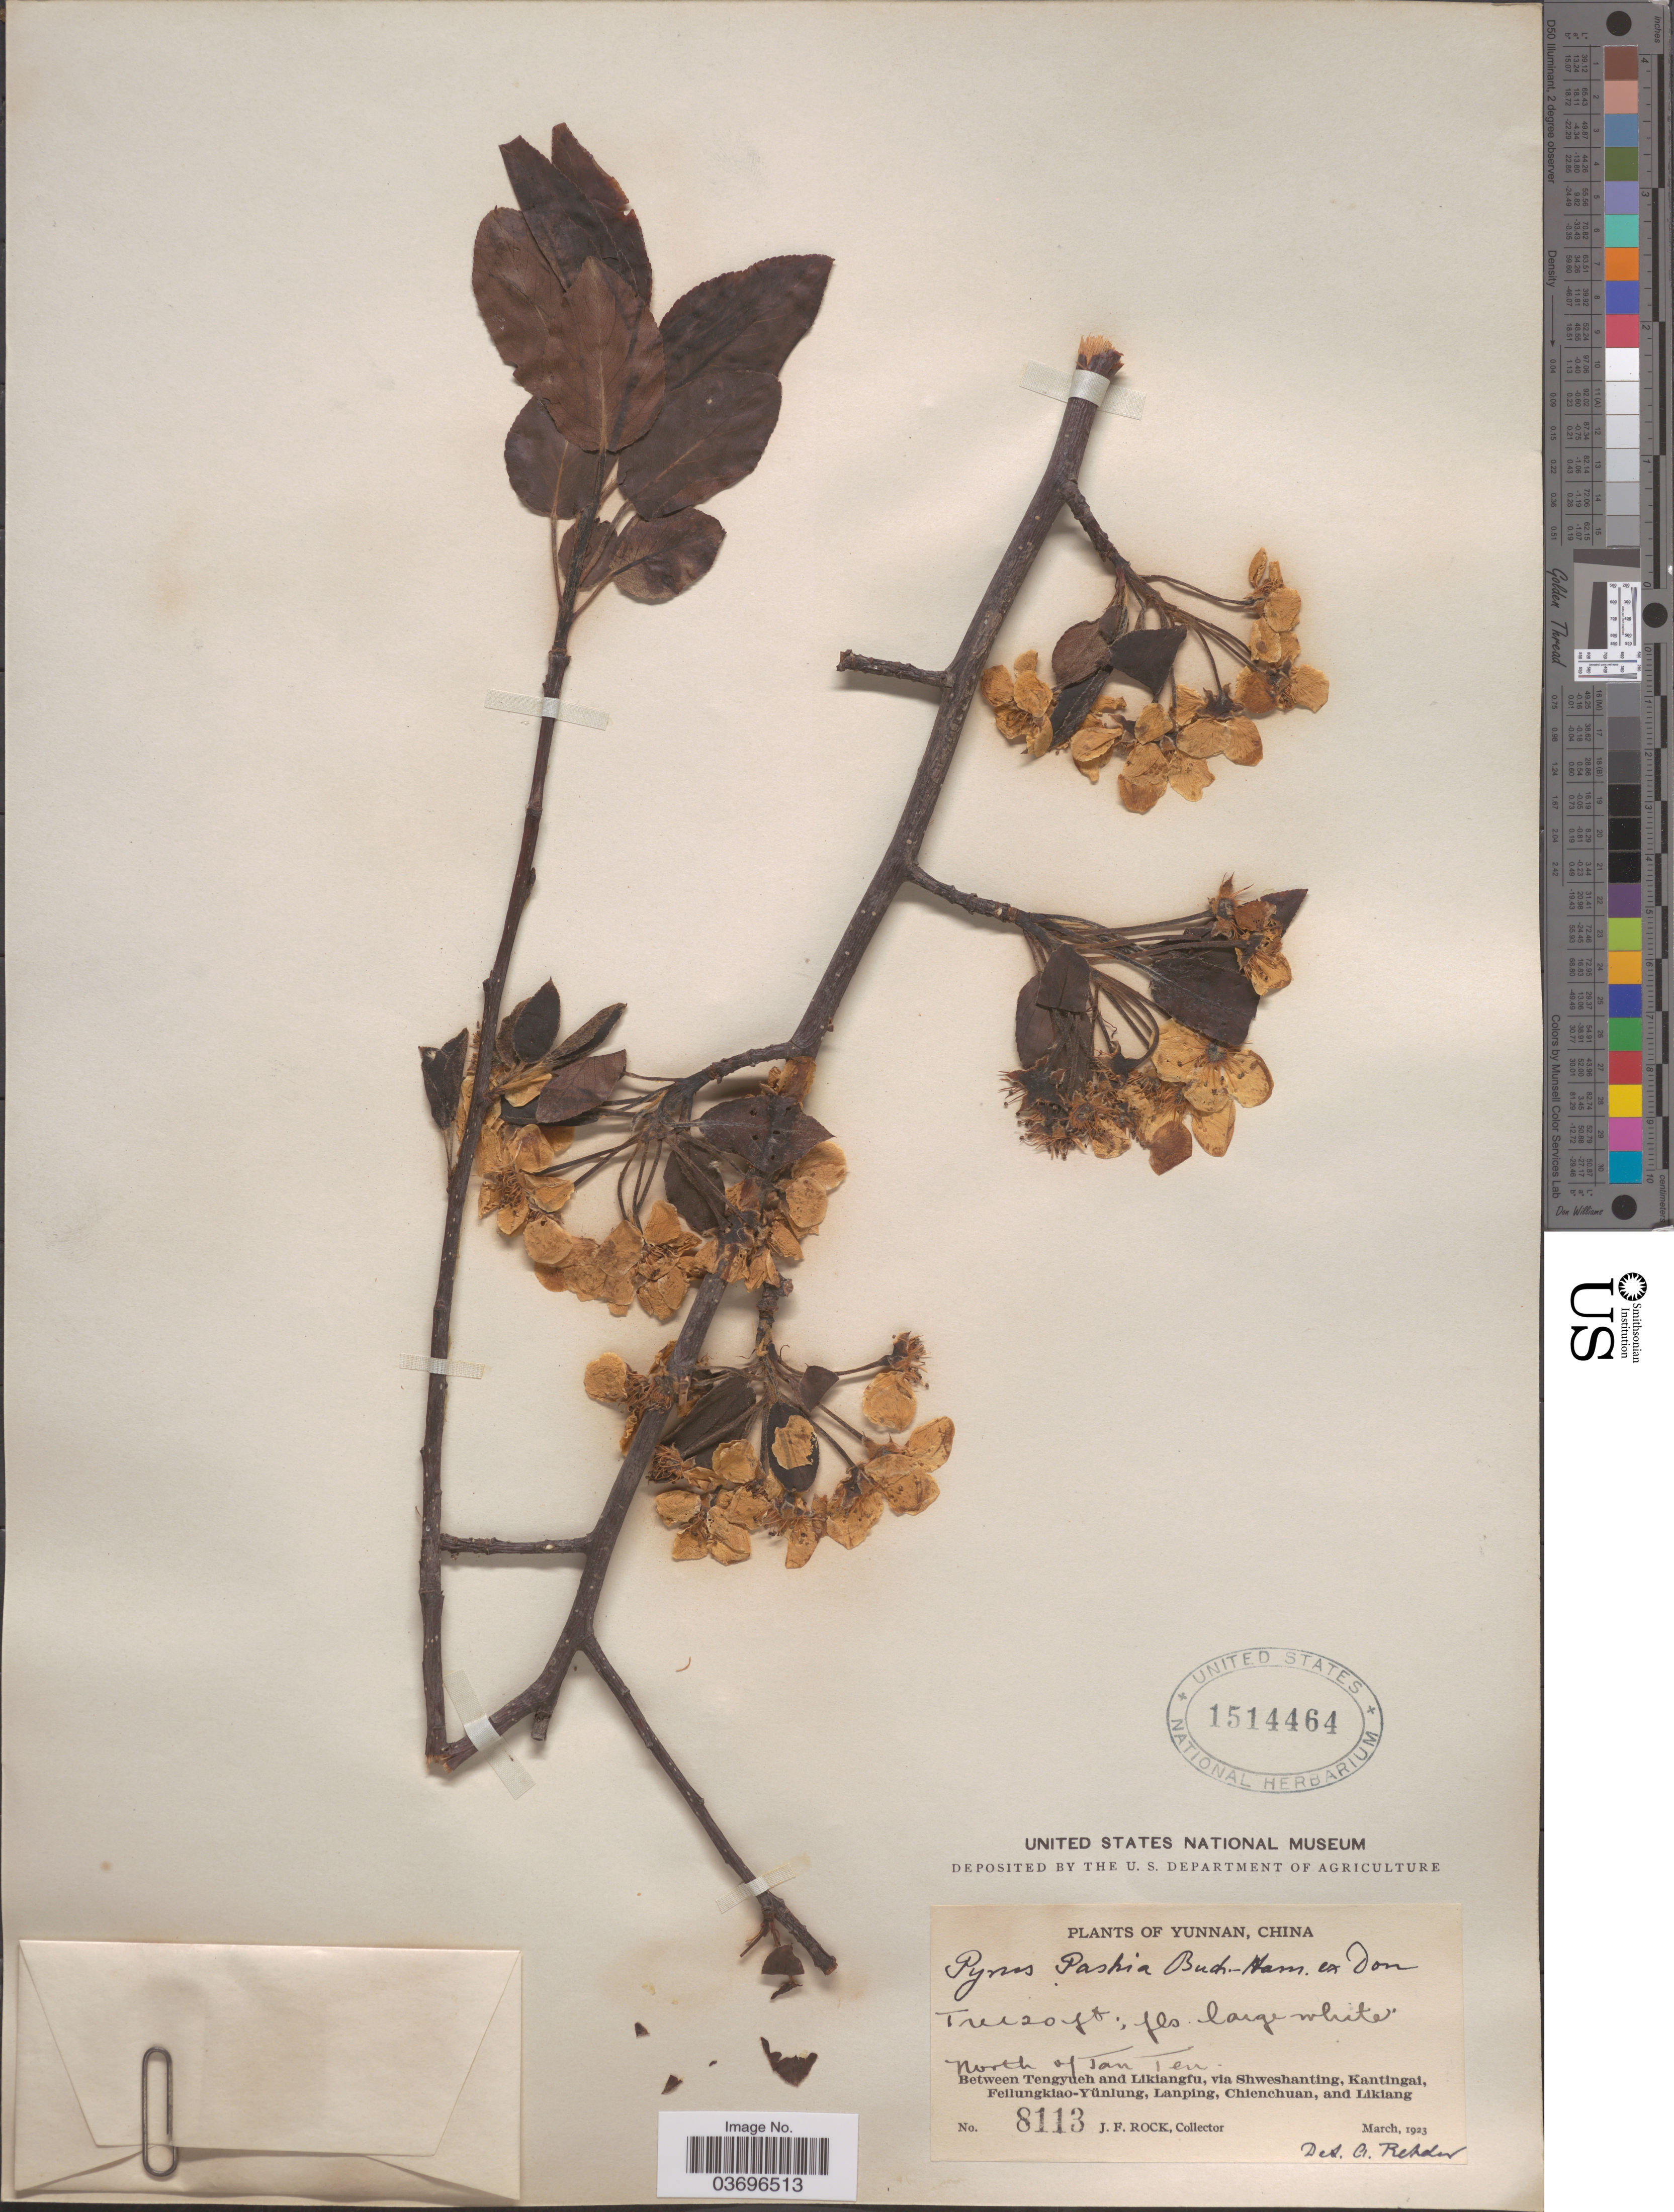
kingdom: Plantae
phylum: Tracheophyta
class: Magnoliopsida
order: Rosales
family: Rosaceae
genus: Pyrus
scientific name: Pyrus pashia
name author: Buch.-Ham. ex D. Don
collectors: J. Rock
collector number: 8113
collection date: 1923-03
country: China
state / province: Yunnan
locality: North of Tan Ten. Between Tengyueh and Likiangfu, via Shweshanting, Kantingai, Feilungkiao-Yünlung, Lanping, Chienchuan, and Likiang.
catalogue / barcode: US 1514464